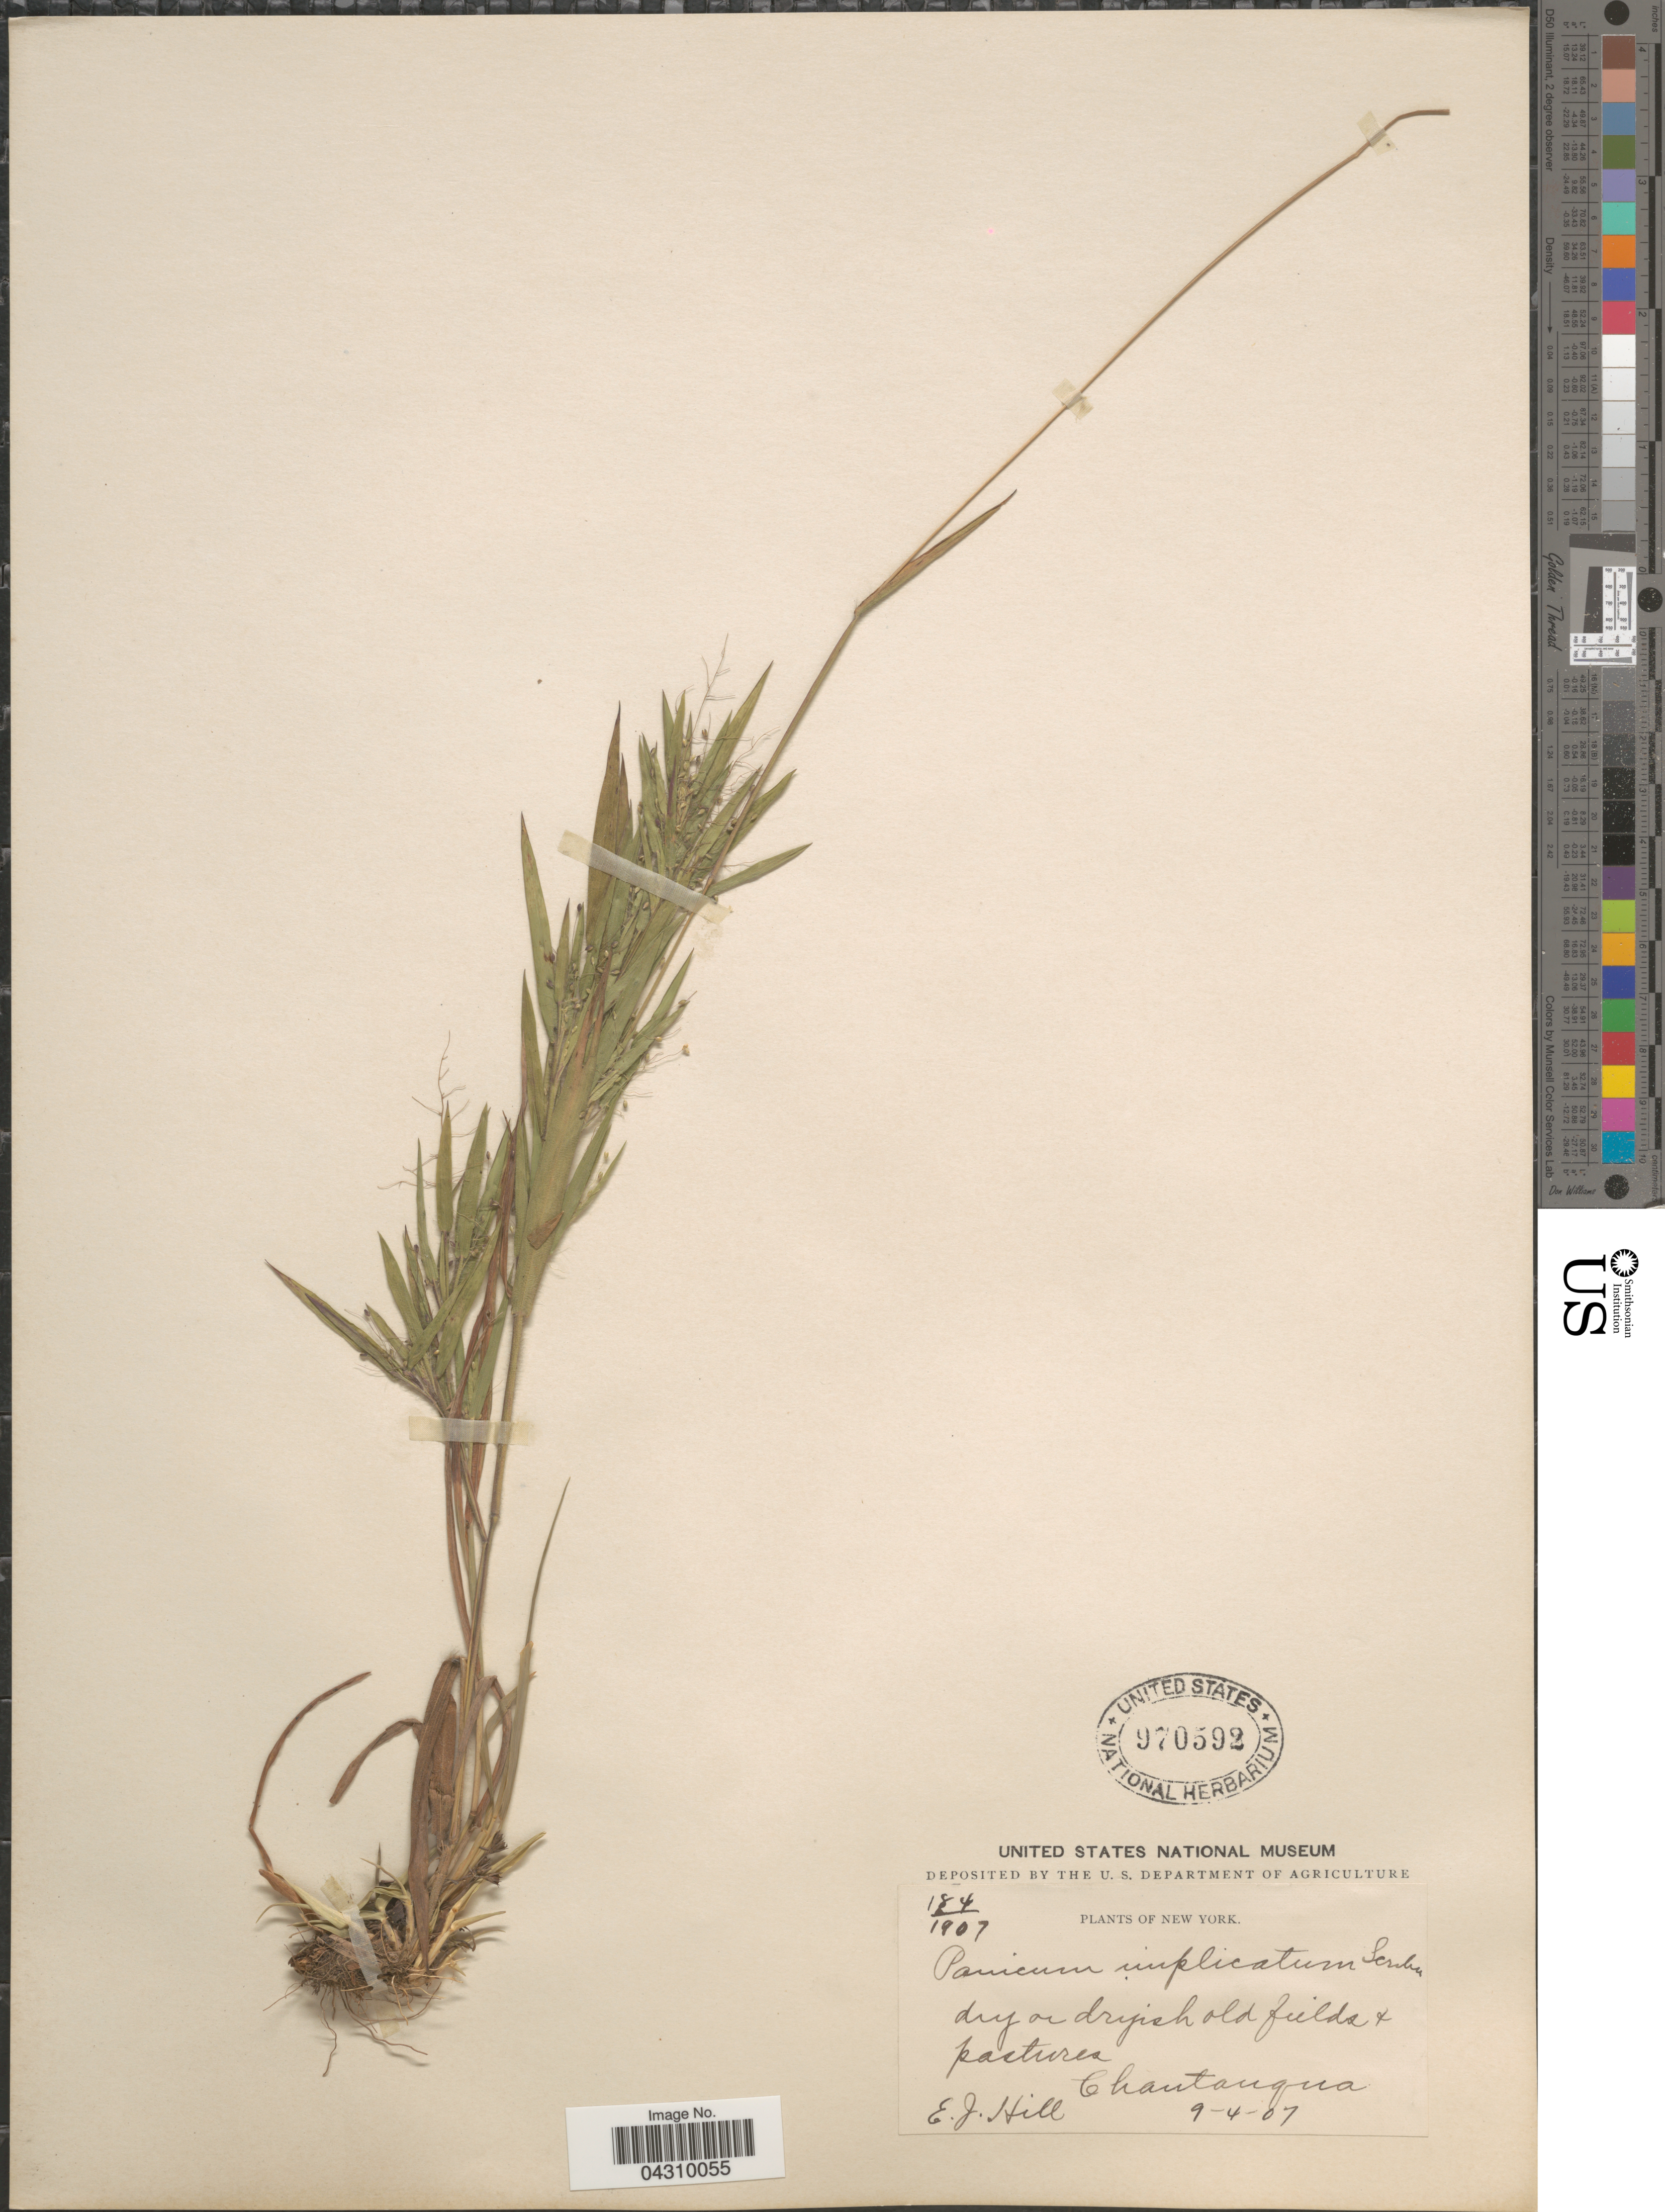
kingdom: Plantae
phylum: Tracheophyta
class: Liliopsida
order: Poales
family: Poaceae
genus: Dichanthelium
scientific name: Dichanthelium acuminatum var. acuminatum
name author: (Sw.) Gould & C.A. Clark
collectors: E. J. Hill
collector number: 1!4/1907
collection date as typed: Transcribed d/m/y: 4/9/7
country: United States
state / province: New York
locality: Chautauqua.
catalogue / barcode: US 970592